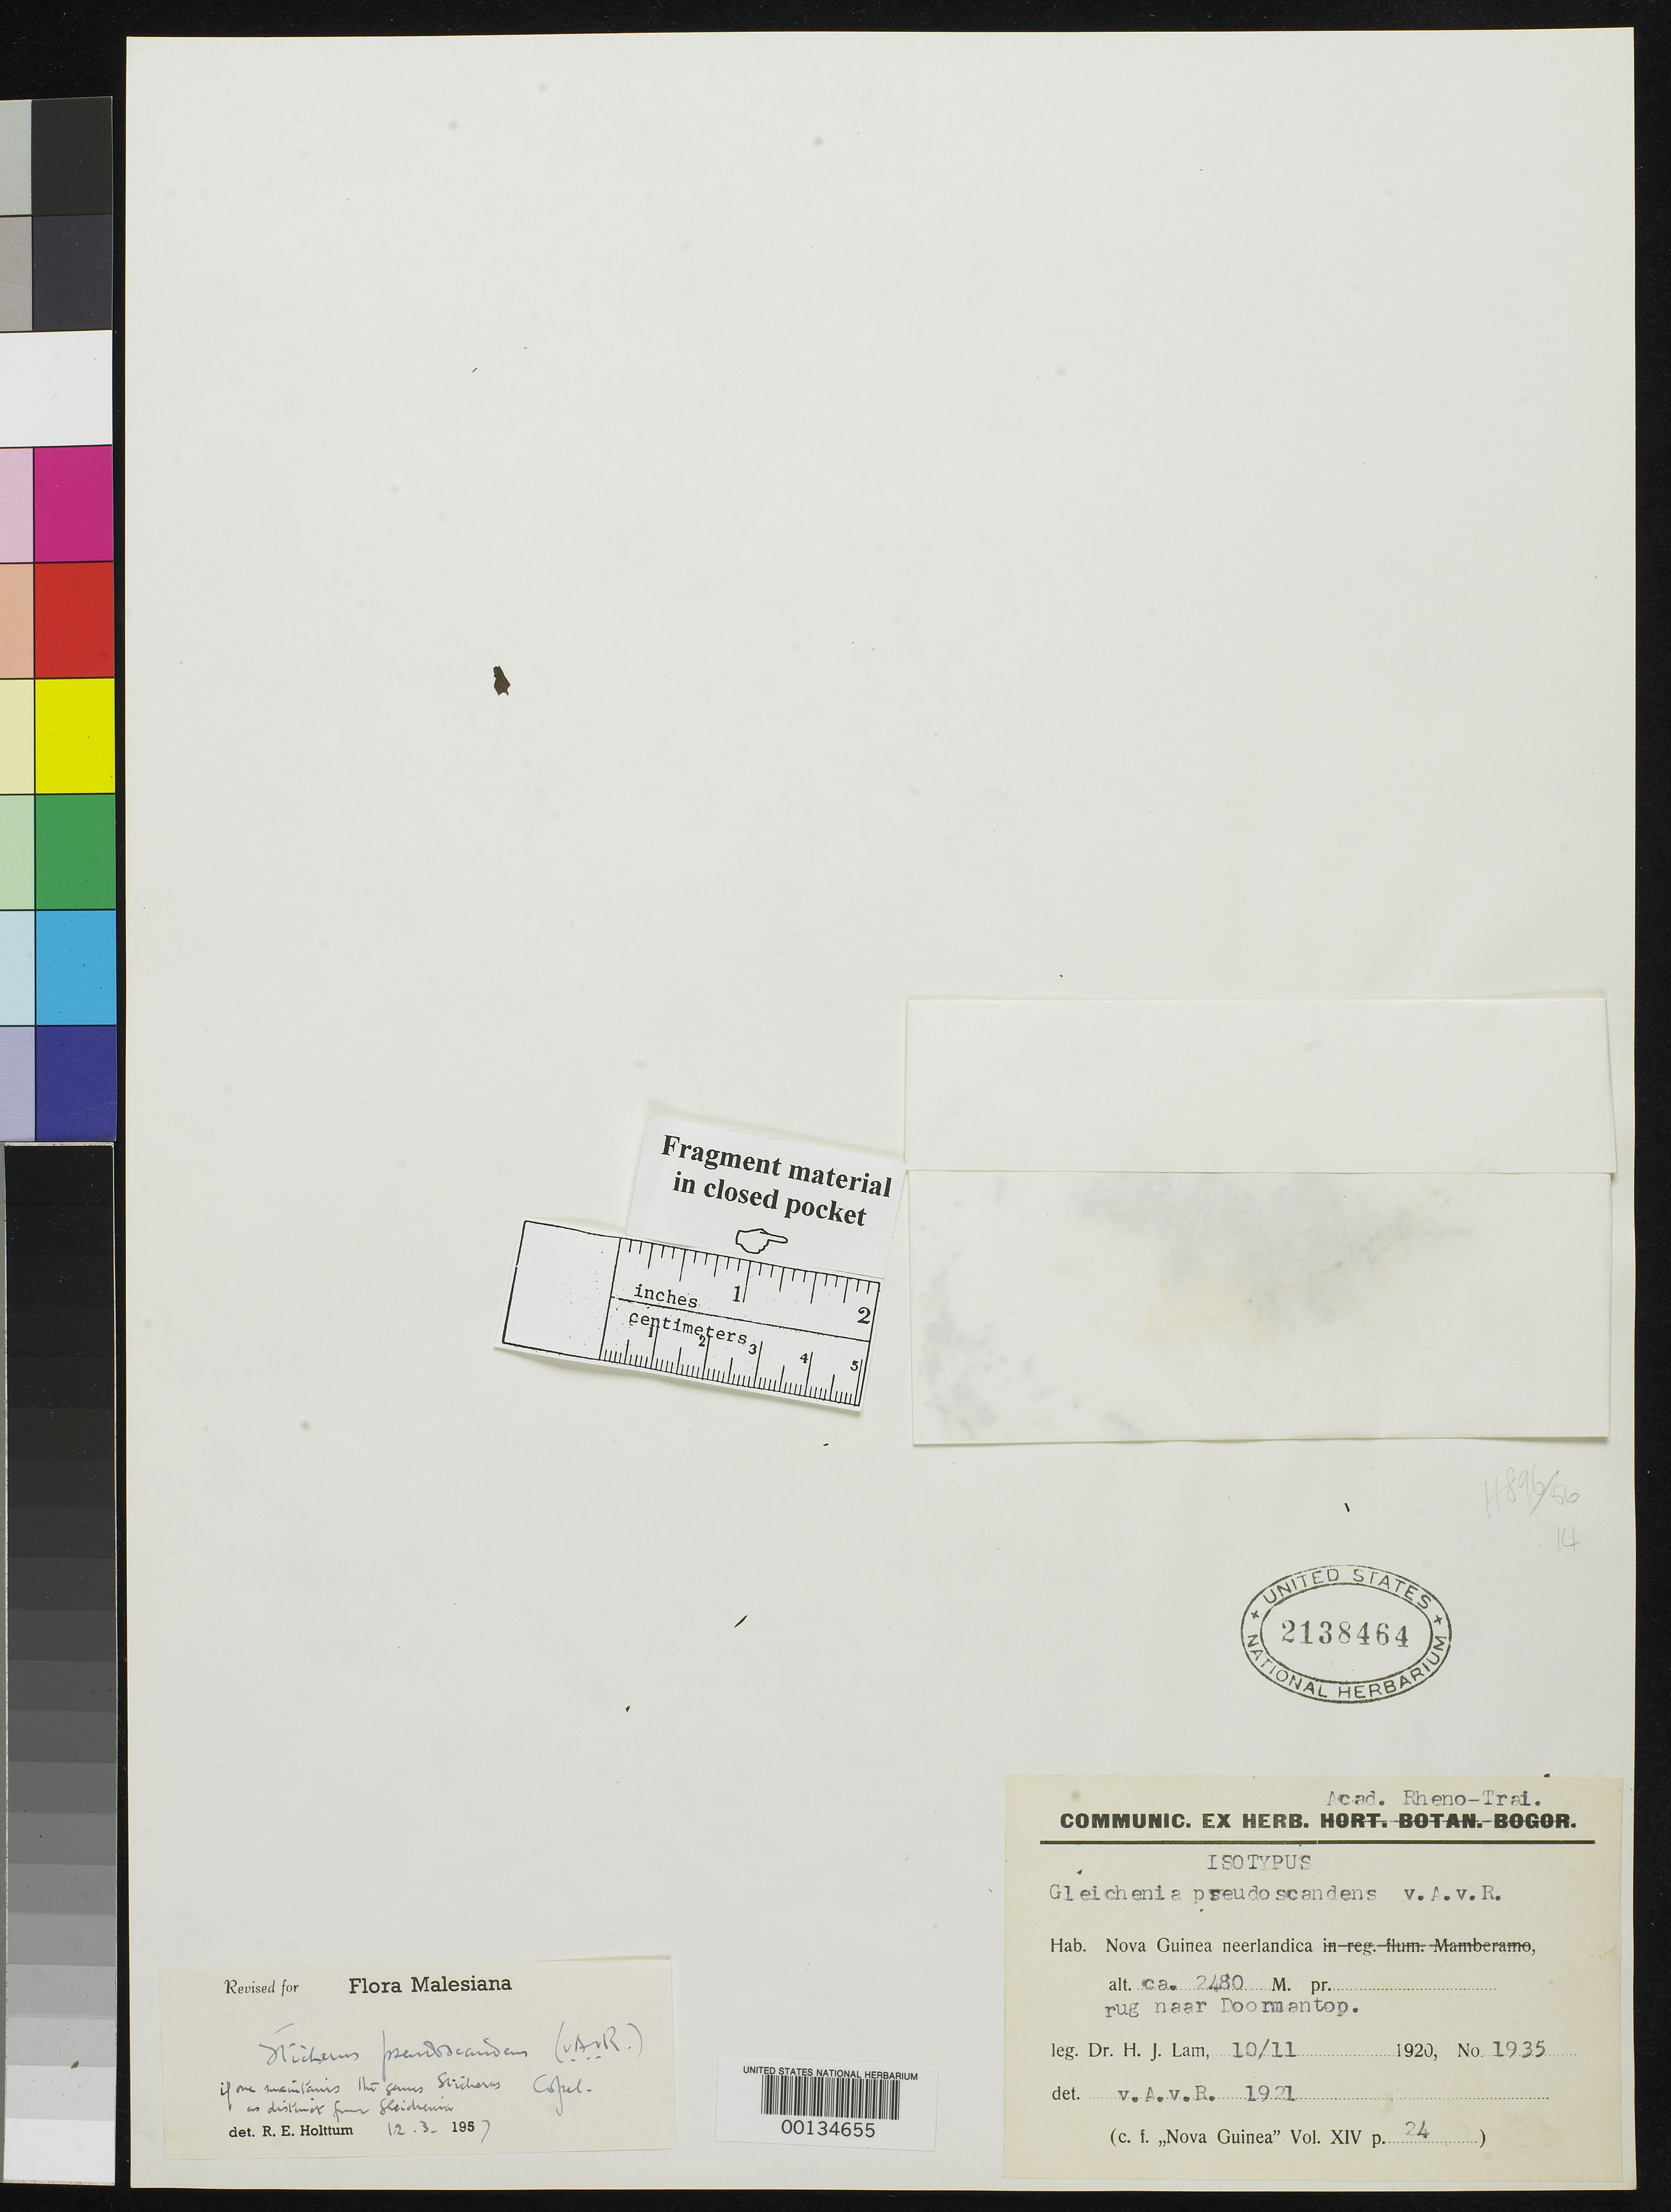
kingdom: Plantae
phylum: Tracheophyta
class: Polypodiopsida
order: Gleicheniales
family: Gleicheniaceae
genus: Gleichenia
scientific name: Gleichenia pseudoscandens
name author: Alderw.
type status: Isotype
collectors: H. J. Lam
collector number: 1935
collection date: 1920-09-21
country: Indonesia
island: New Guinea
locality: Nova Guinea neerlandica, pr. Doormanrivier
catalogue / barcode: US 2138464